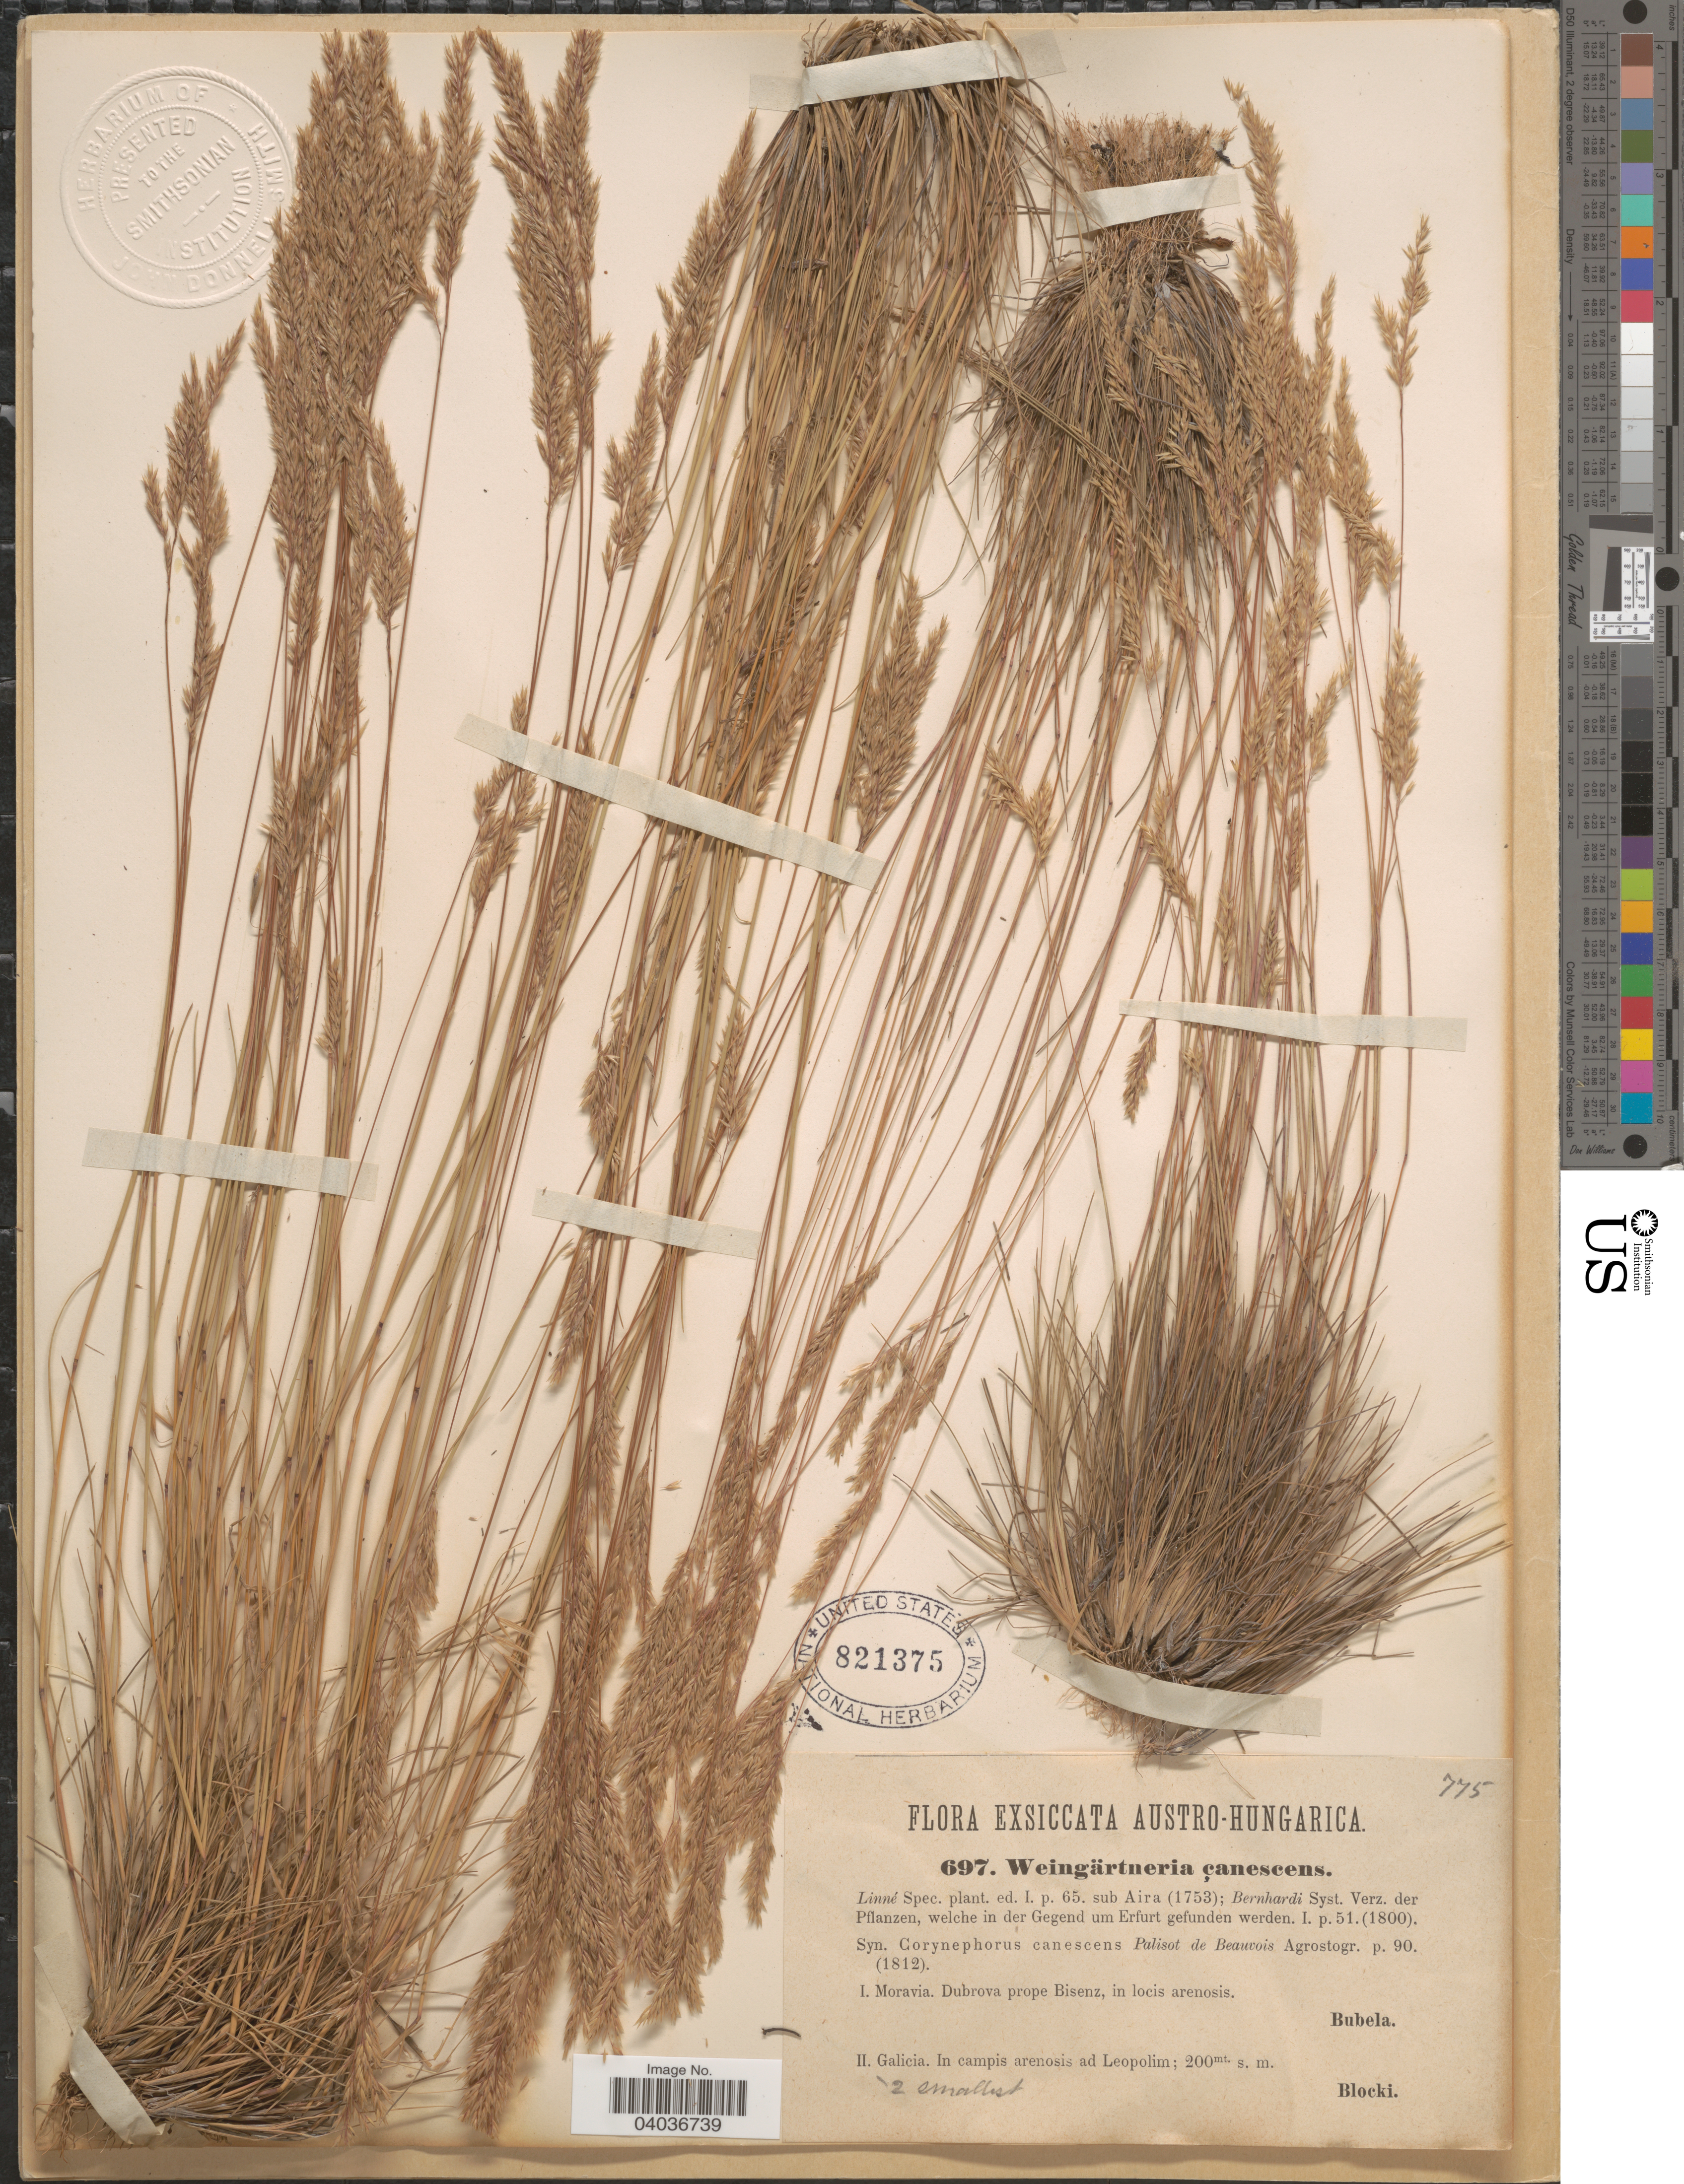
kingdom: Plantae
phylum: Tracheophyta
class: Liliopsida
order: Poales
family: Poaceae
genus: Corynephorus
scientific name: Corynephorus canescens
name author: (L, MEL) P. Beauv.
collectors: Blocki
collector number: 697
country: Ukraine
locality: Austro-Hungarica. Galicia. In campis arenosis ad Leopolim.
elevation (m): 200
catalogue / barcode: US 821375-2